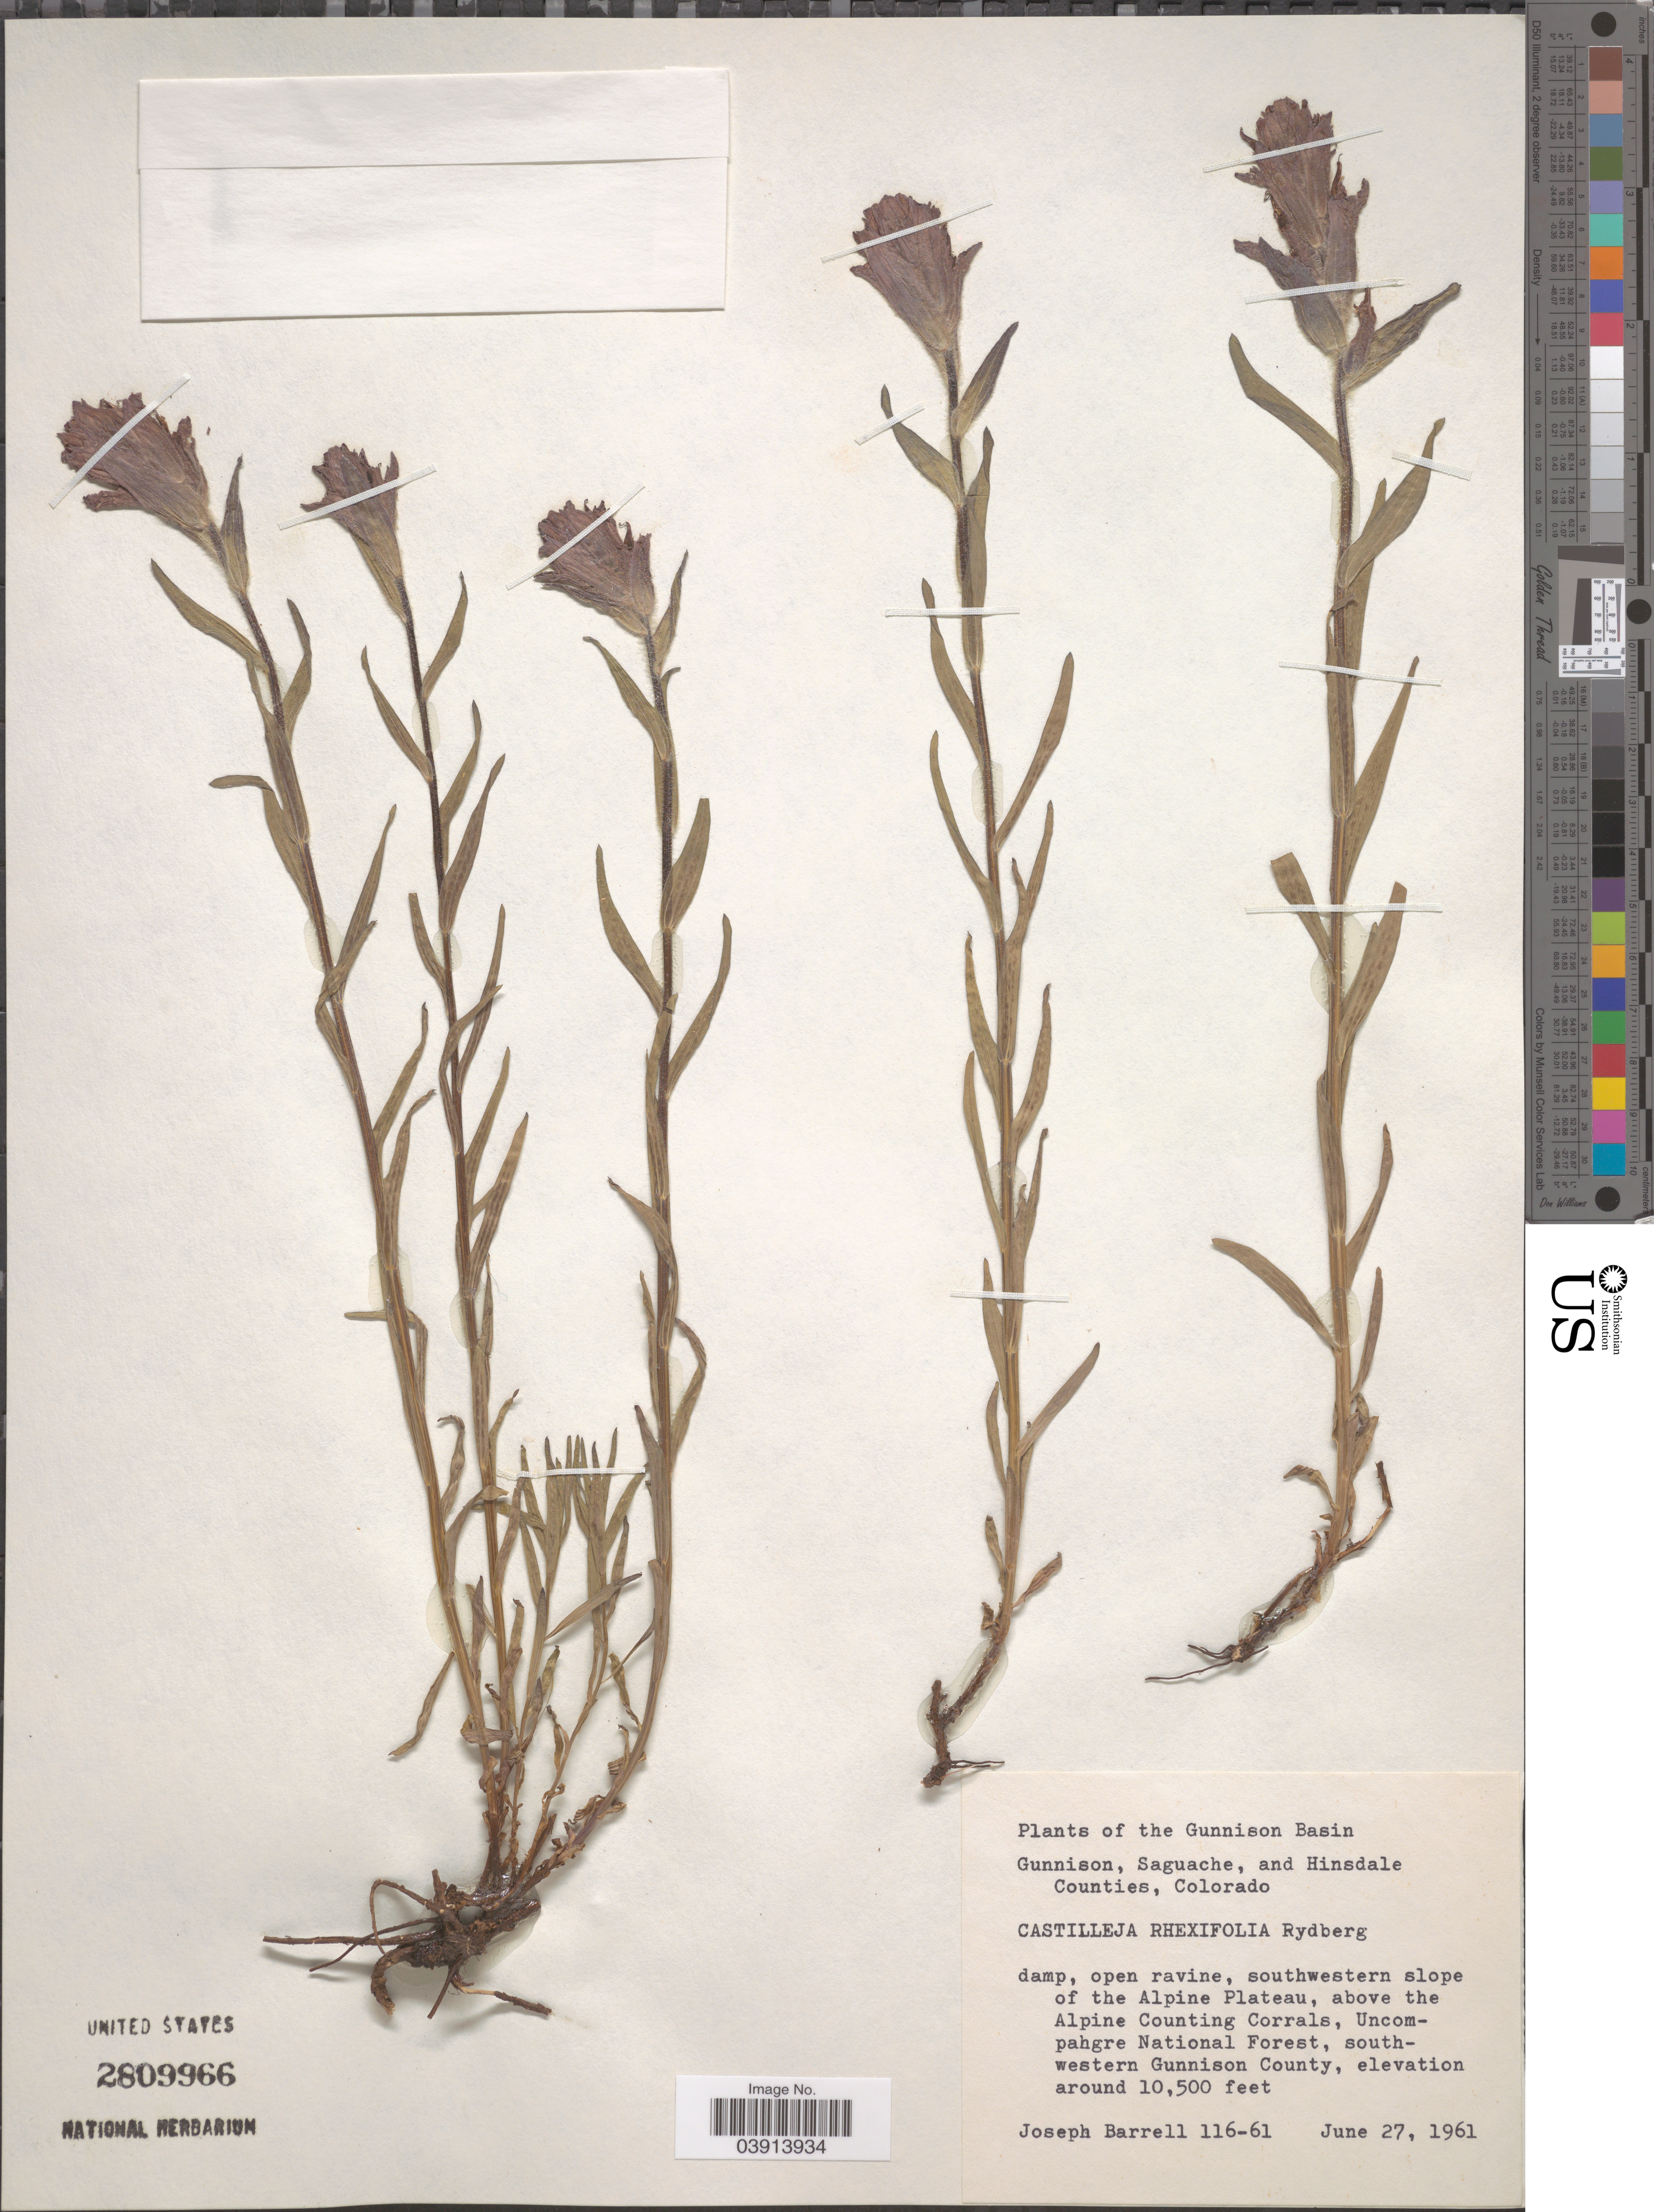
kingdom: Plantae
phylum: Tracheophyta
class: Magnoliopsida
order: Lamiales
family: Orobanchaceae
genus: Castilleja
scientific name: Castilleja rhexiifolia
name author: Rydb.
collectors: J. Barrell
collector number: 116-61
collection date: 1961-06-27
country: United States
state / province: Colorado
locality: The Gunnison Basin. Southwestern slope of the Alpine Plateau, above the Alpine Counting Corrals, Uncompahgre National Forest, southwestern Gunnison County.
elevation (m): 3200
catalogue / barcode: US 2809966